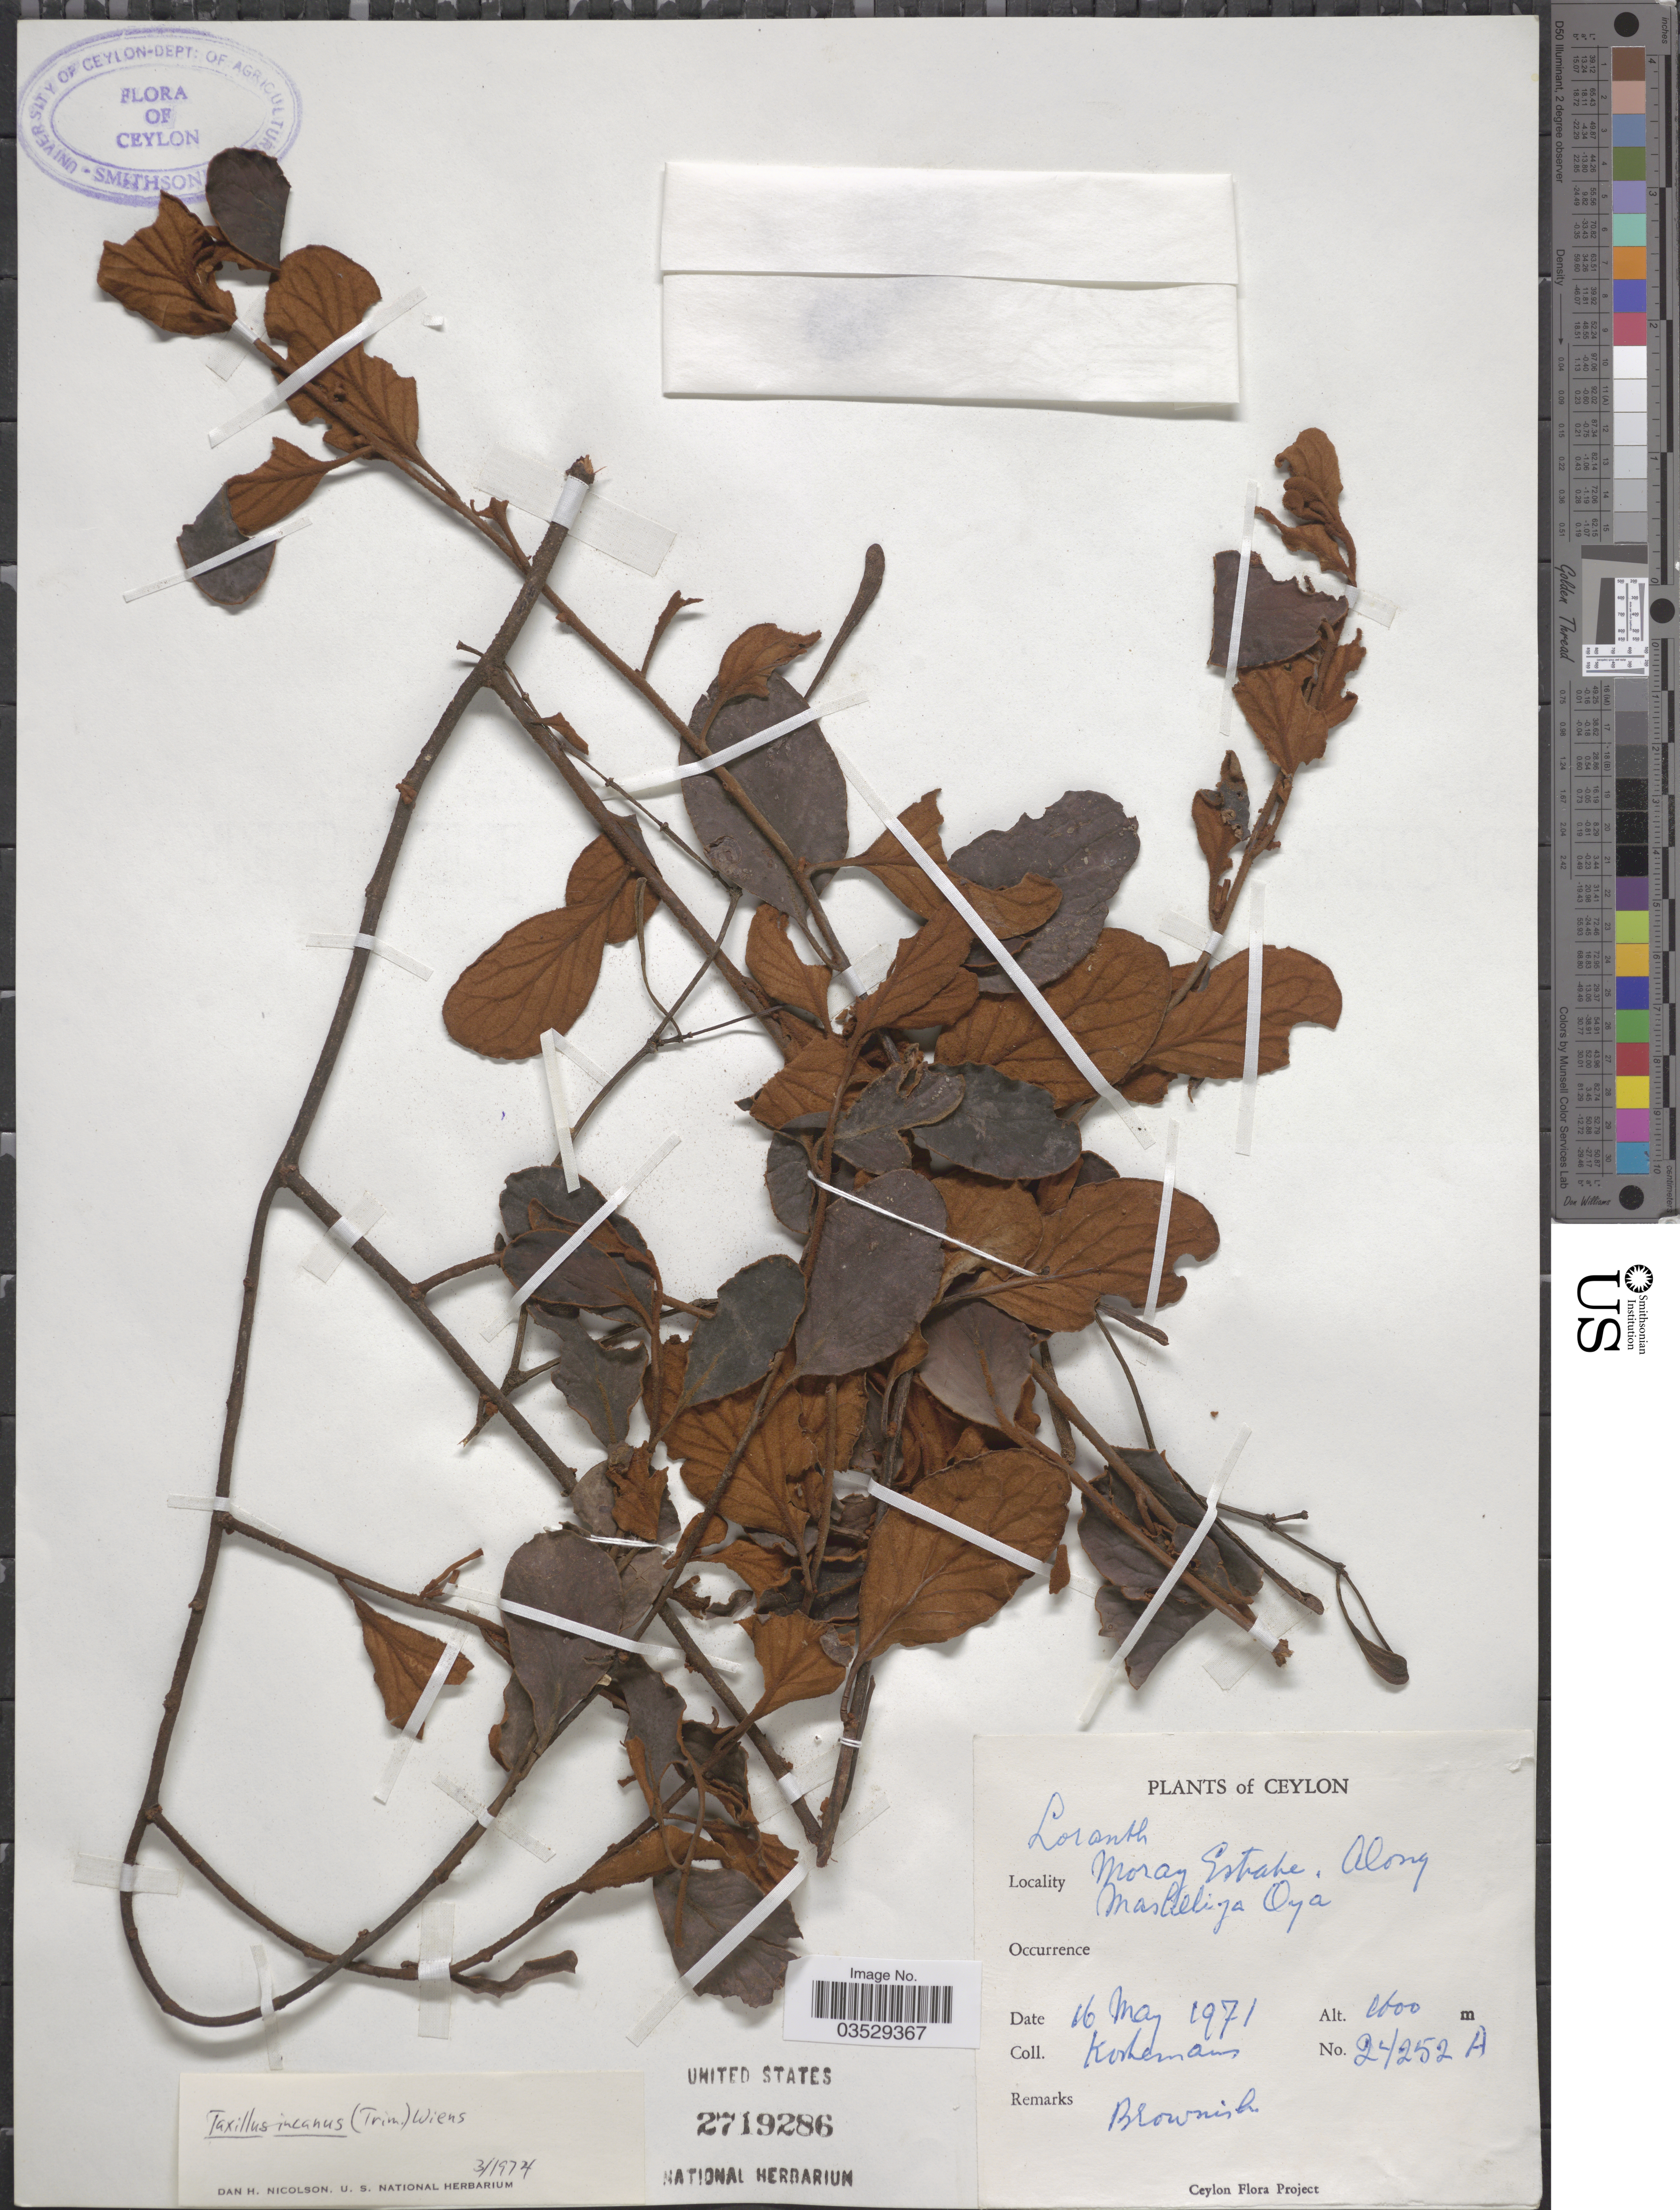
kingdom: Plantae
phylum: Tracheophyta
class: Magnoliopsida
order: Santalales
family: Loranthaceae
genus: Taxillus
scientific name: Taxillus incanus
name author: (Trimen) Wiens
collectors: Kostermans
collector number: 24252A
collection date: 1971-05-16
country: Sri Lanka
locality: Ceylon. Moray Estate, Along Maskeliya Oya.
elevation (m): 1600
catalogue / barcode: US 2719286